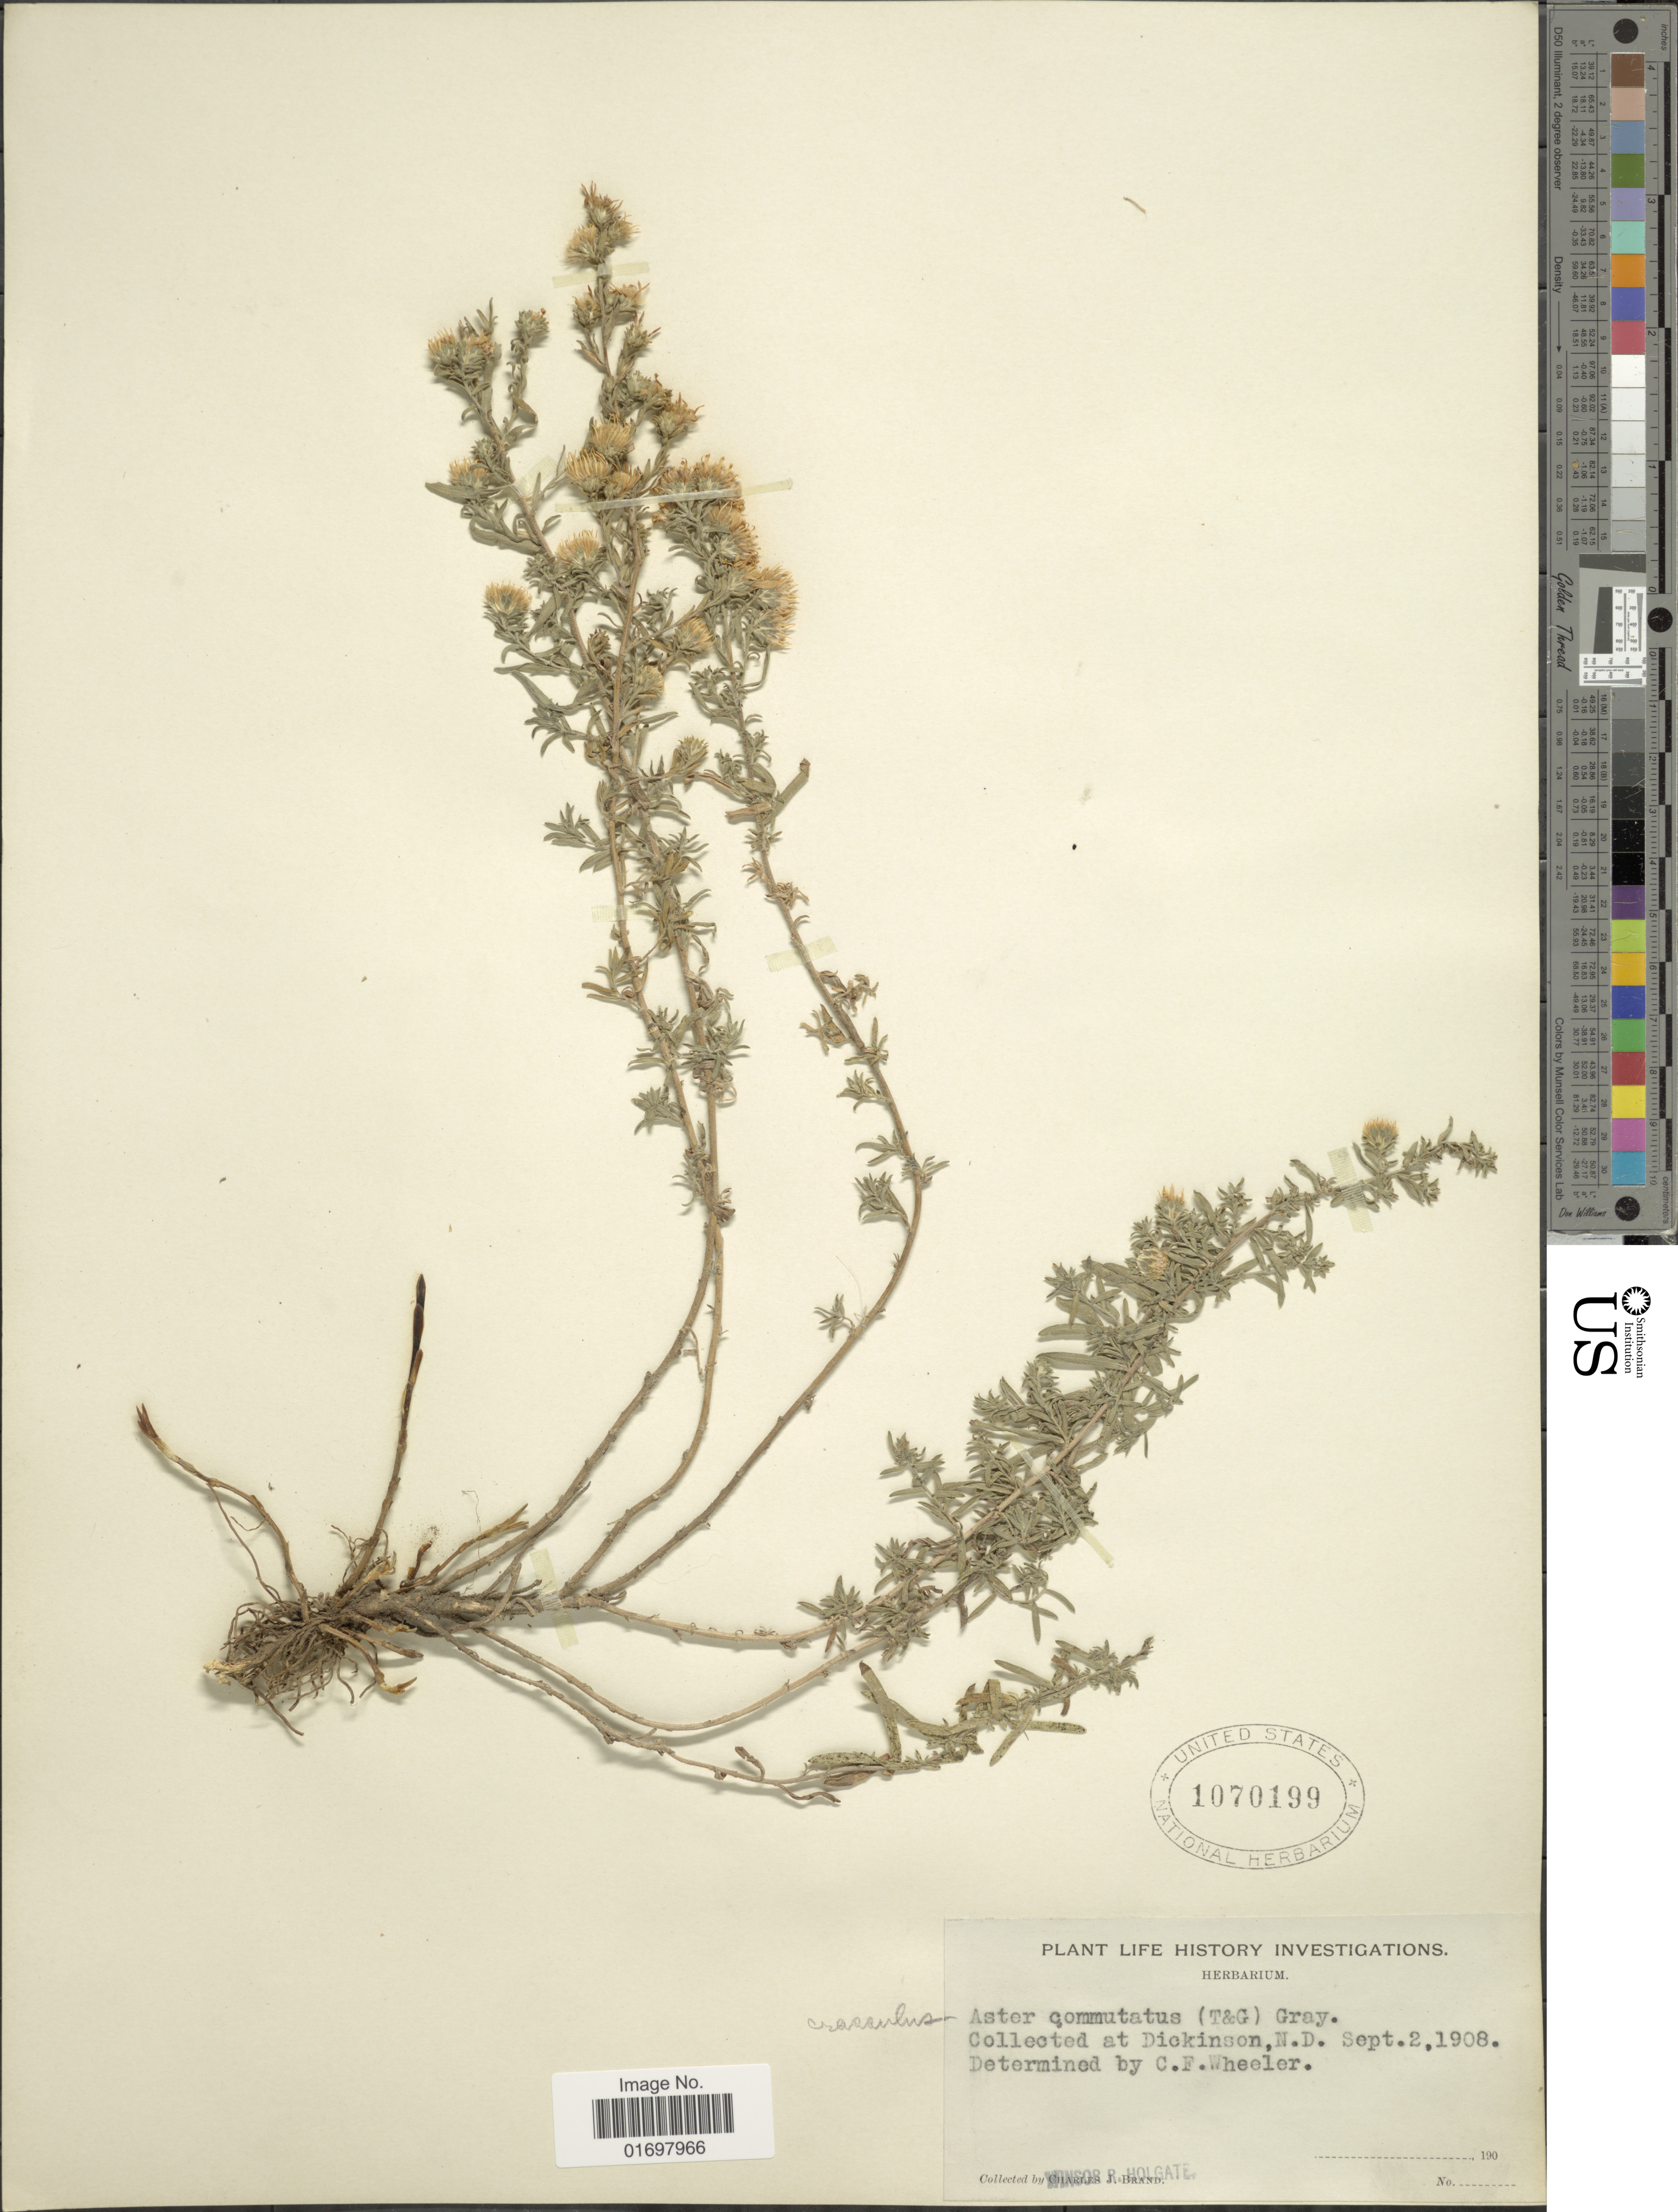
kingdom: Plantae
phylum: Tracheophyta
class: Magnoliopsida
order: Asterales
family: Asteraceae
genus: Symphyotrichum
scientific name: Symphyotrichum falcatum var. commutatum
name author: (Torr. & A. Gray) G.L. Nesom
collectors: W. Holgate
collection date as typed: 190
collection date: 1908-09-02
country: United States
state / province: North Dakota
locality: Dickinson N.D.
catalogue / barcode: US 1070199